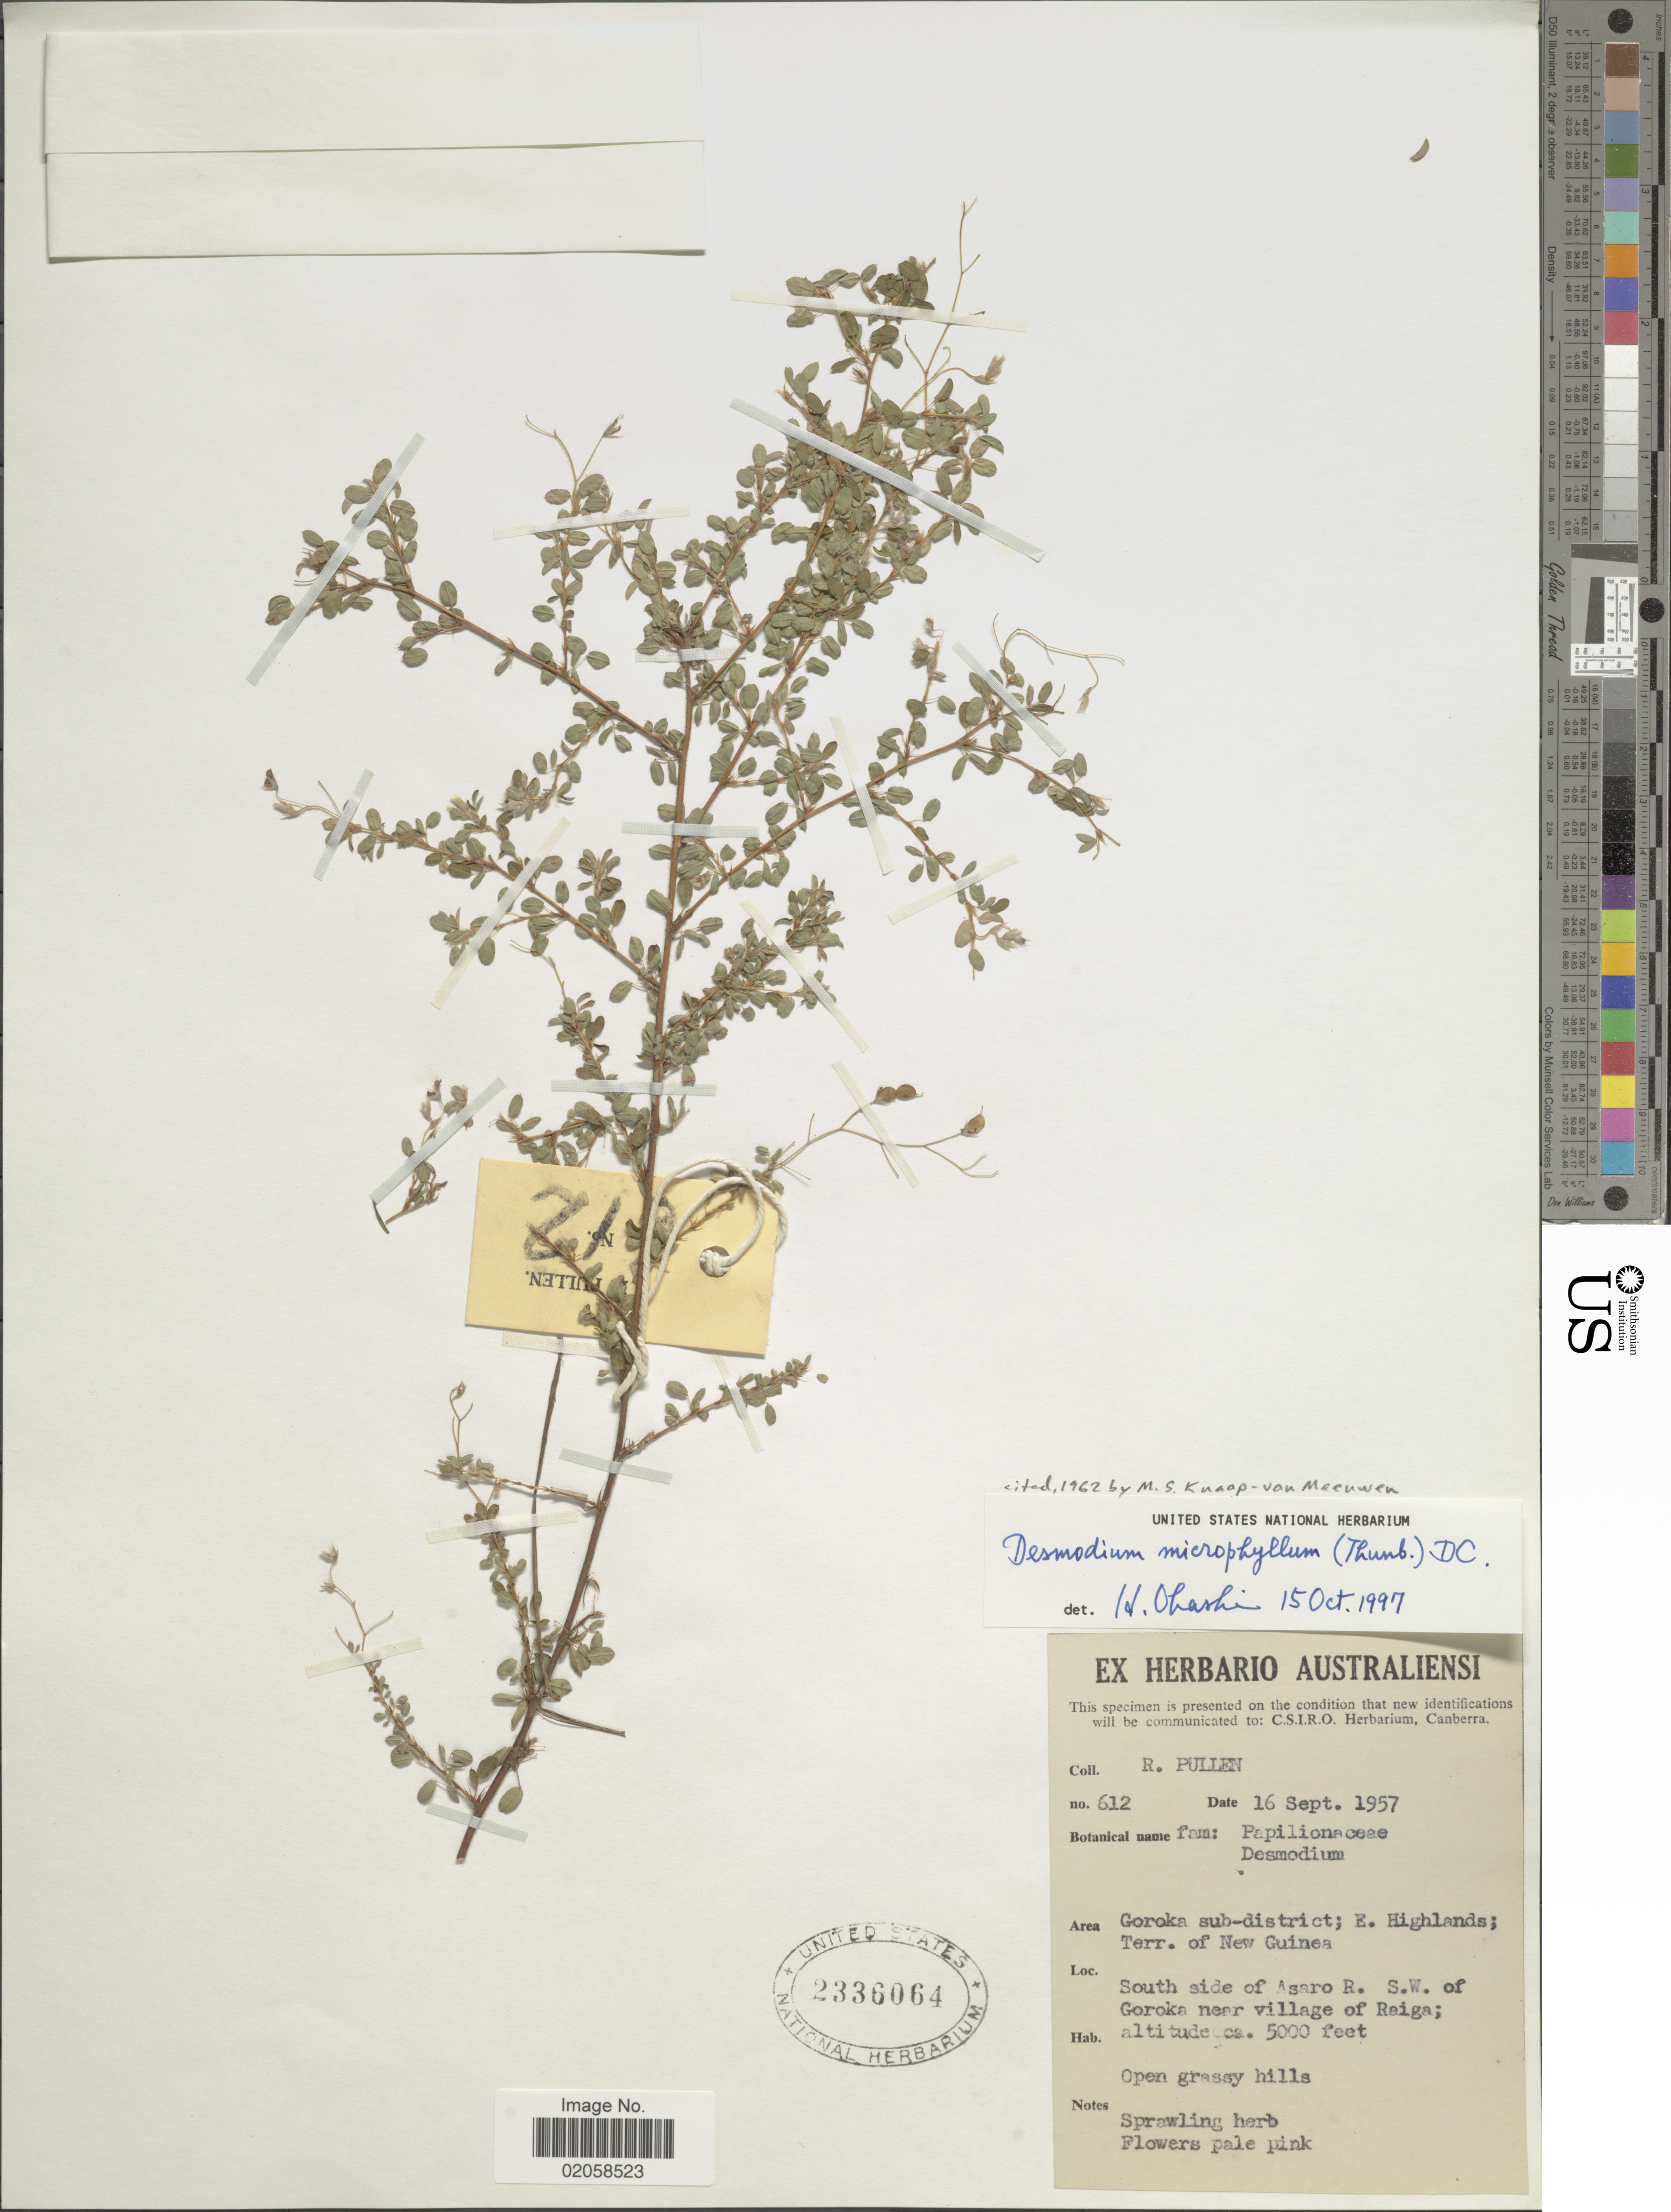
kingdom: Plantae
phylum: Tracheophyta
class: Magnoliopsida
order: Fabales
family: Fabaceae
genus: Leptodesmia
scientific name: Leptodesmia microphylla var. microphylla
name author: (Thunb.) H. Ohashi & K. Ohashi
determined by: Strong, Mark T., (BOT), Smithsonian Institution - National Museum of Natural History (UNITED STATES)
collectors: R. Pullen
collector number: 612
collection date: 1957-09-16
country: Papua New Guinea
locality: Goroka Sub-district; E. Highlands; Terr. of New Guinea, south side of Asaro R., S.W. of Goroka near village of Raiga.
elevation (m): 1524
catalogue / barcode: US 2336064